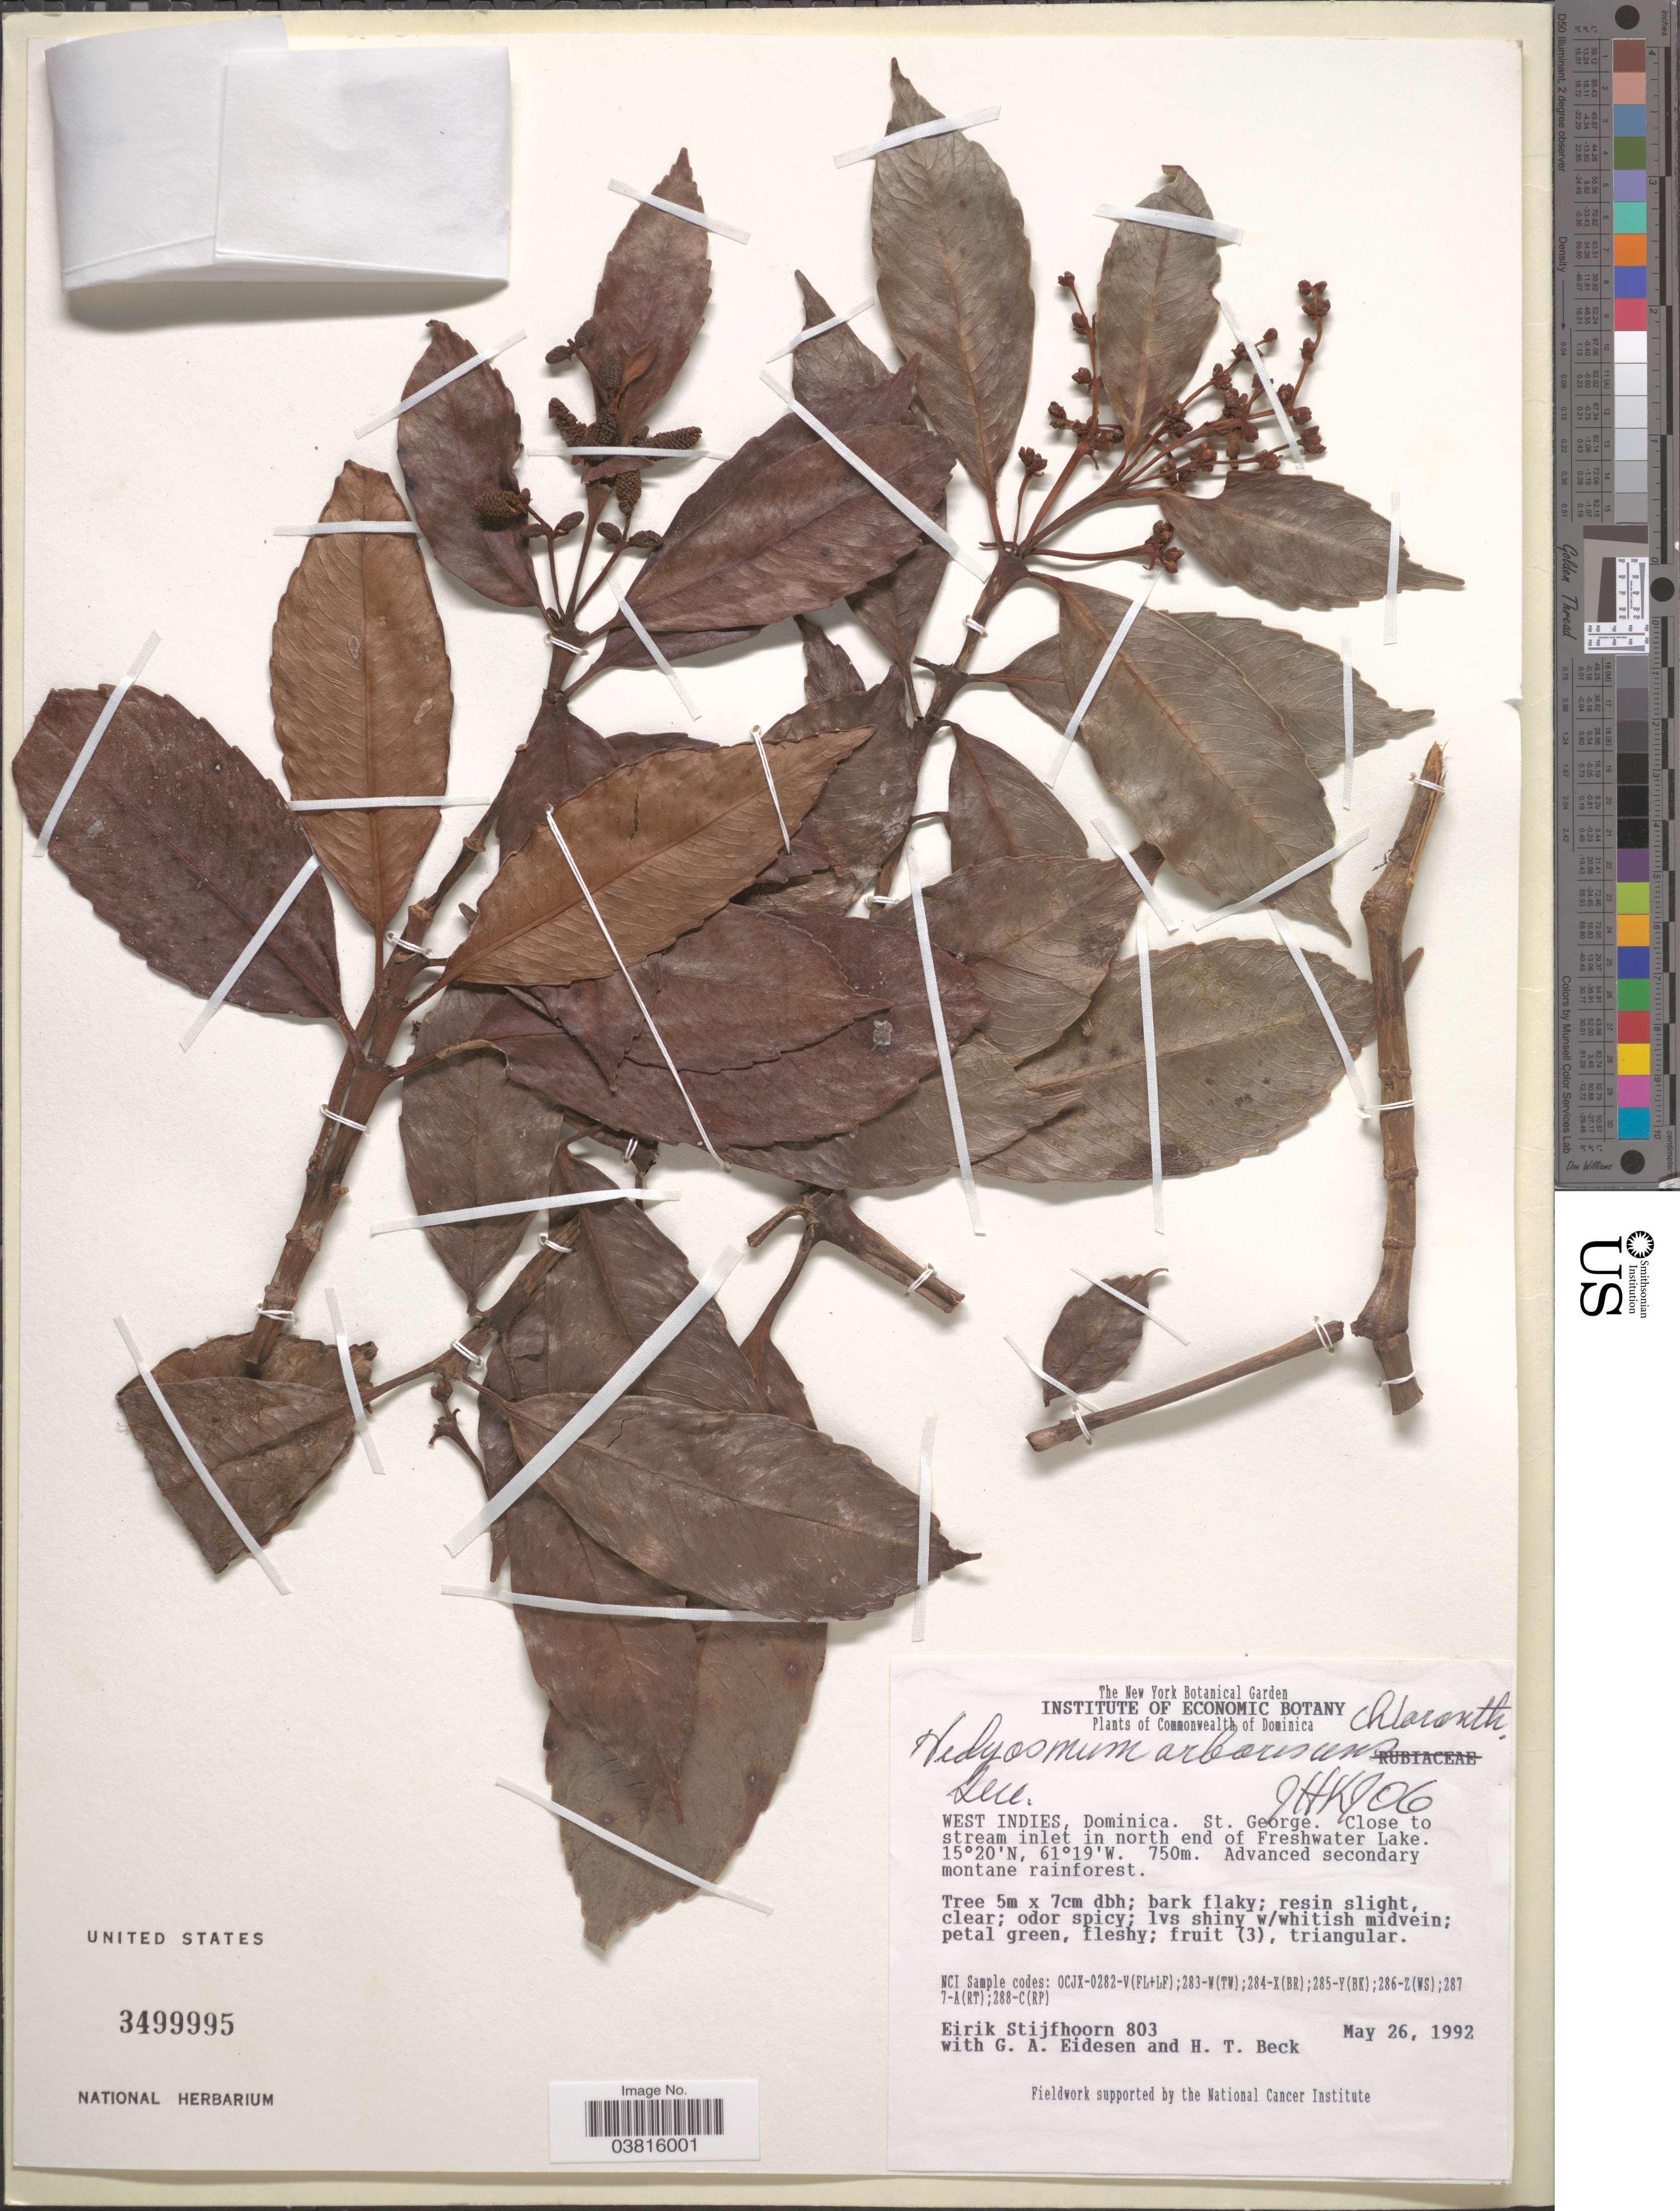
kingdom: Plantae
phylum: Tracheophyta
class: Magnoliopsida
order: Chloranthales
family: Chloranthaceae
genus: Hedyosmum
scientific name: Hedyosmum arborescens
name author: Sw.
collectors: E. Stijfhoorn, G. Eidesen & H. T. Beck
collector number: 803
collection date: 1992-05-26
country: Dominica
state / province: St. George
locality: Commonwealth of Dominica. Close to stream inlet innorth end of Freshwater Lake.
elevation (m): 750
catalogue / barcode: US 3499995